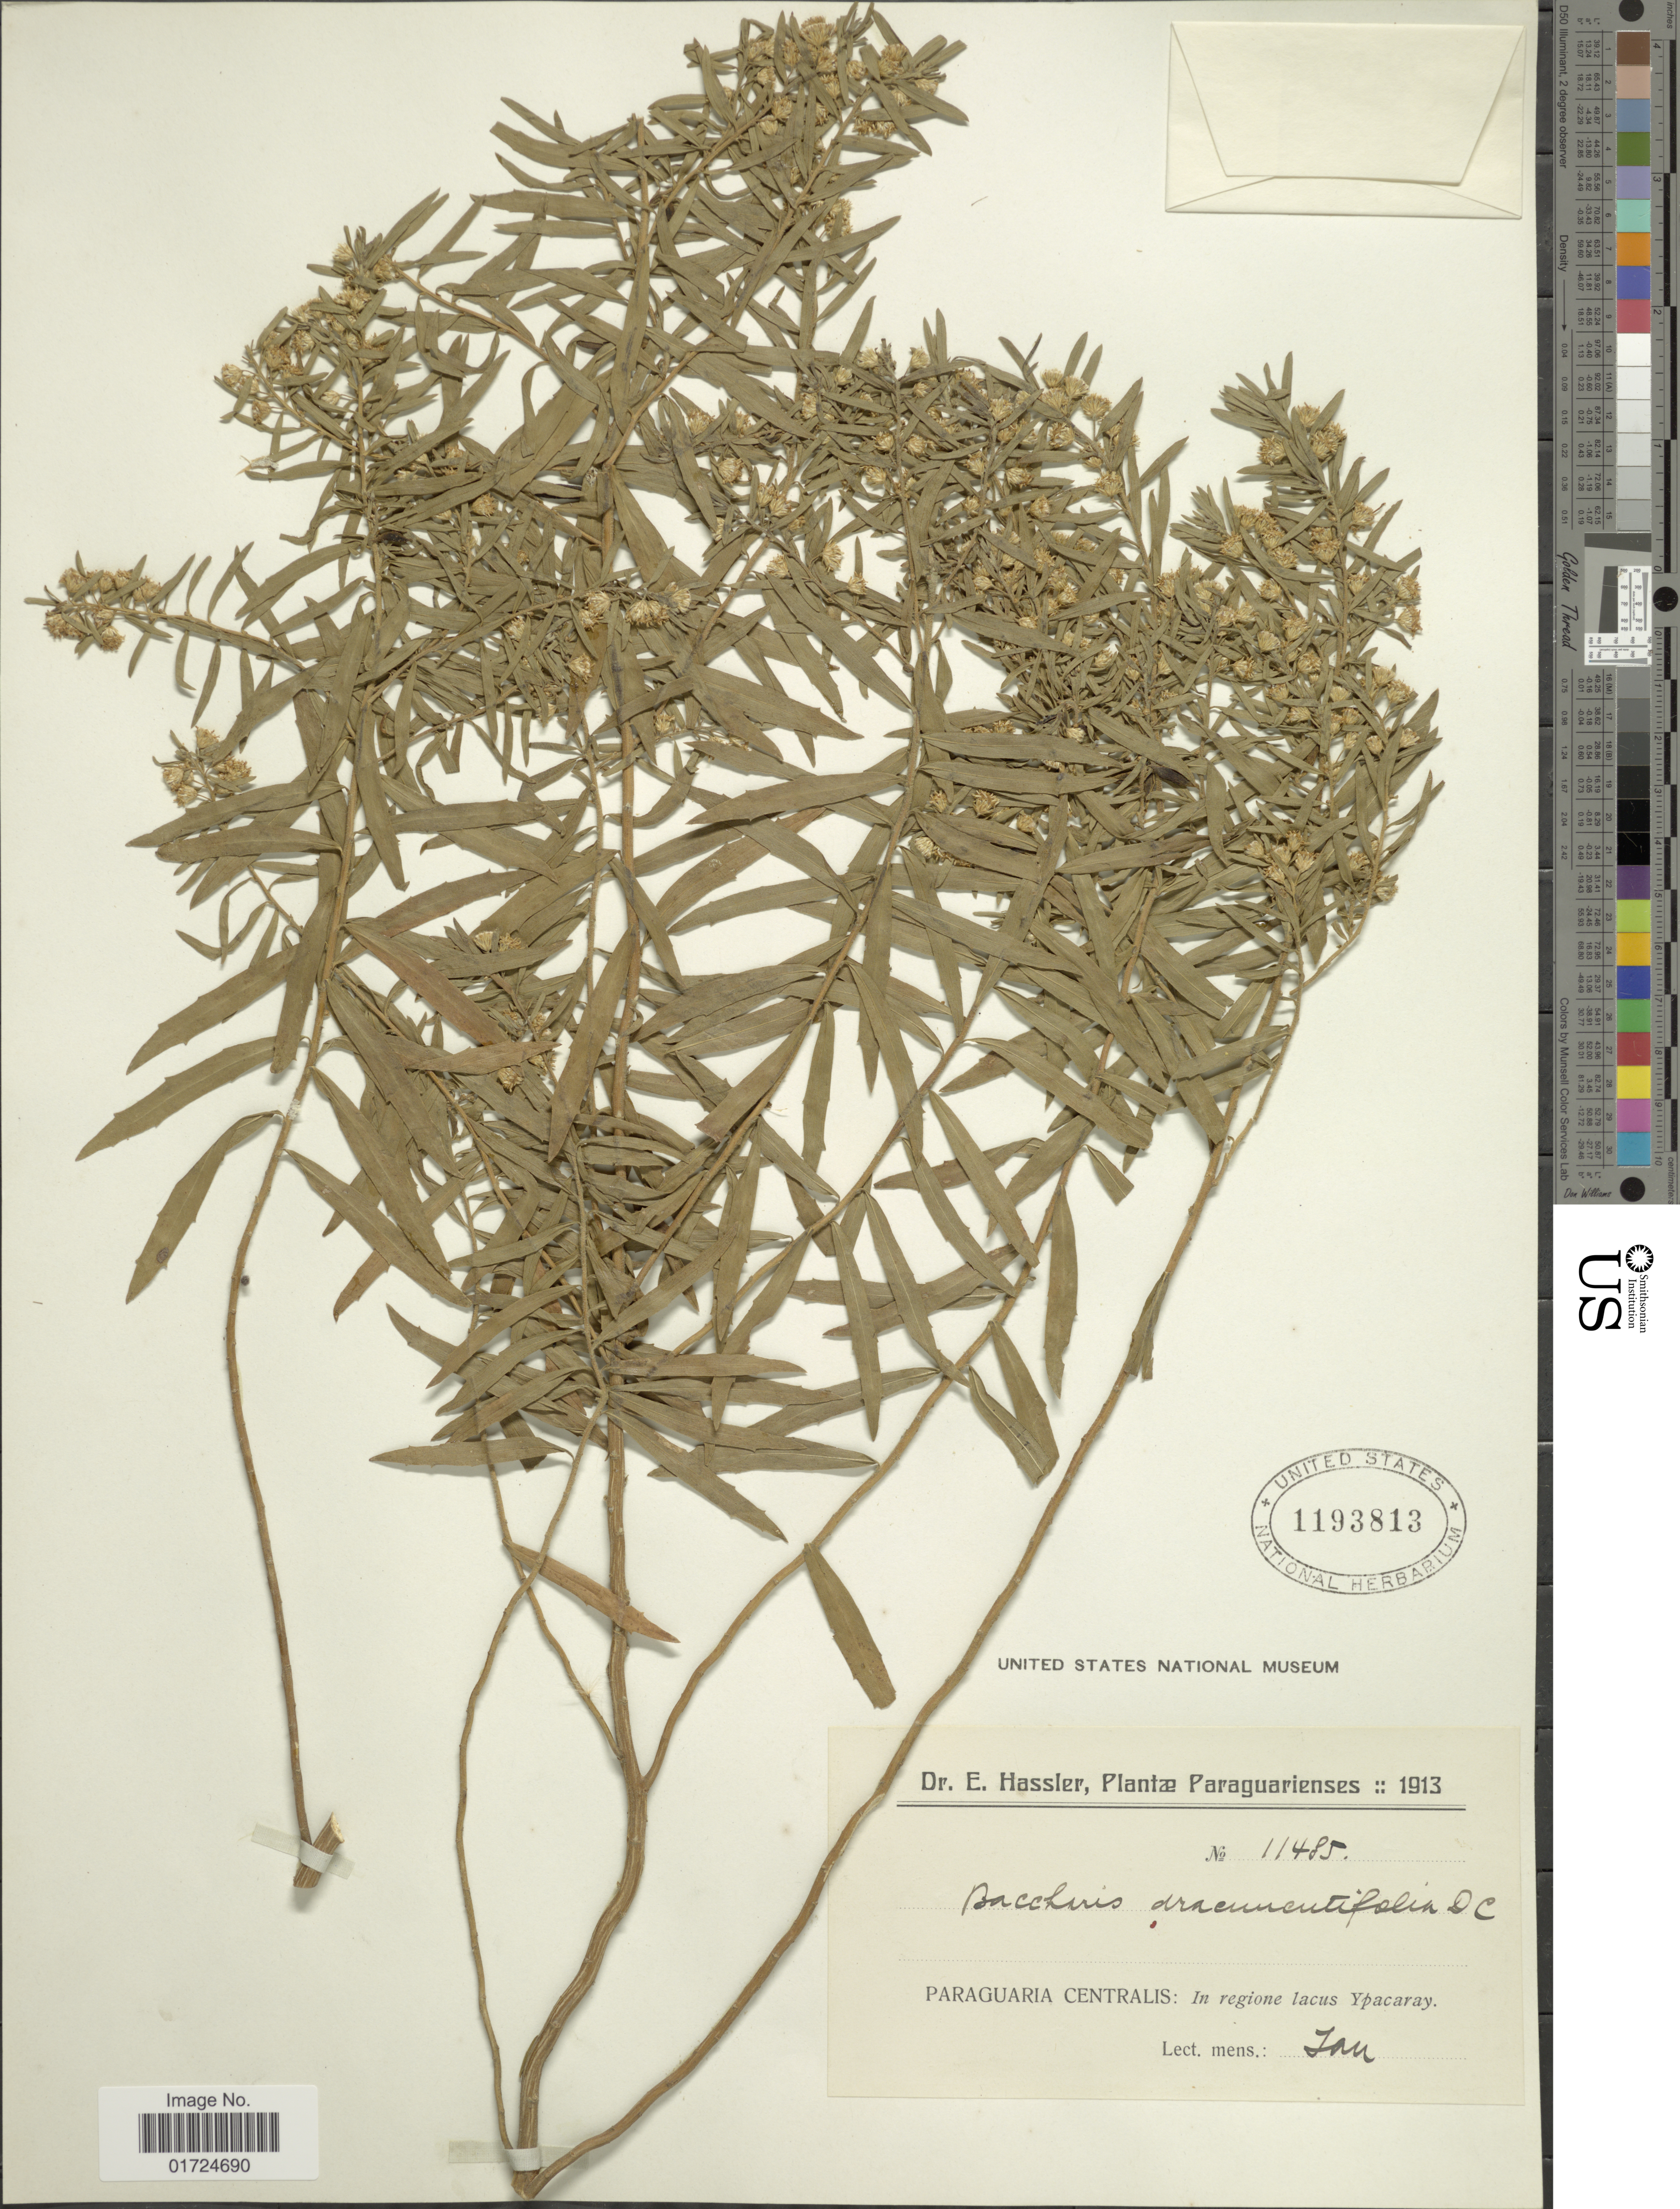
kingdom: Plantae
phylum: Tracheophyta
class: Magnoliopsida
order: Asterales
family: Asteraceae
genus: Baccharis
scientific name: Baccharis dracunculifolia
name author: DC.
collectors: E. Hassler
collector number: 11485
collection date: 1913-01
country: Paraguay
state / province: Central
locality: Paraguaria Centralis: In regione lacus Ypacaray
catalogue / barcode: US 1193813